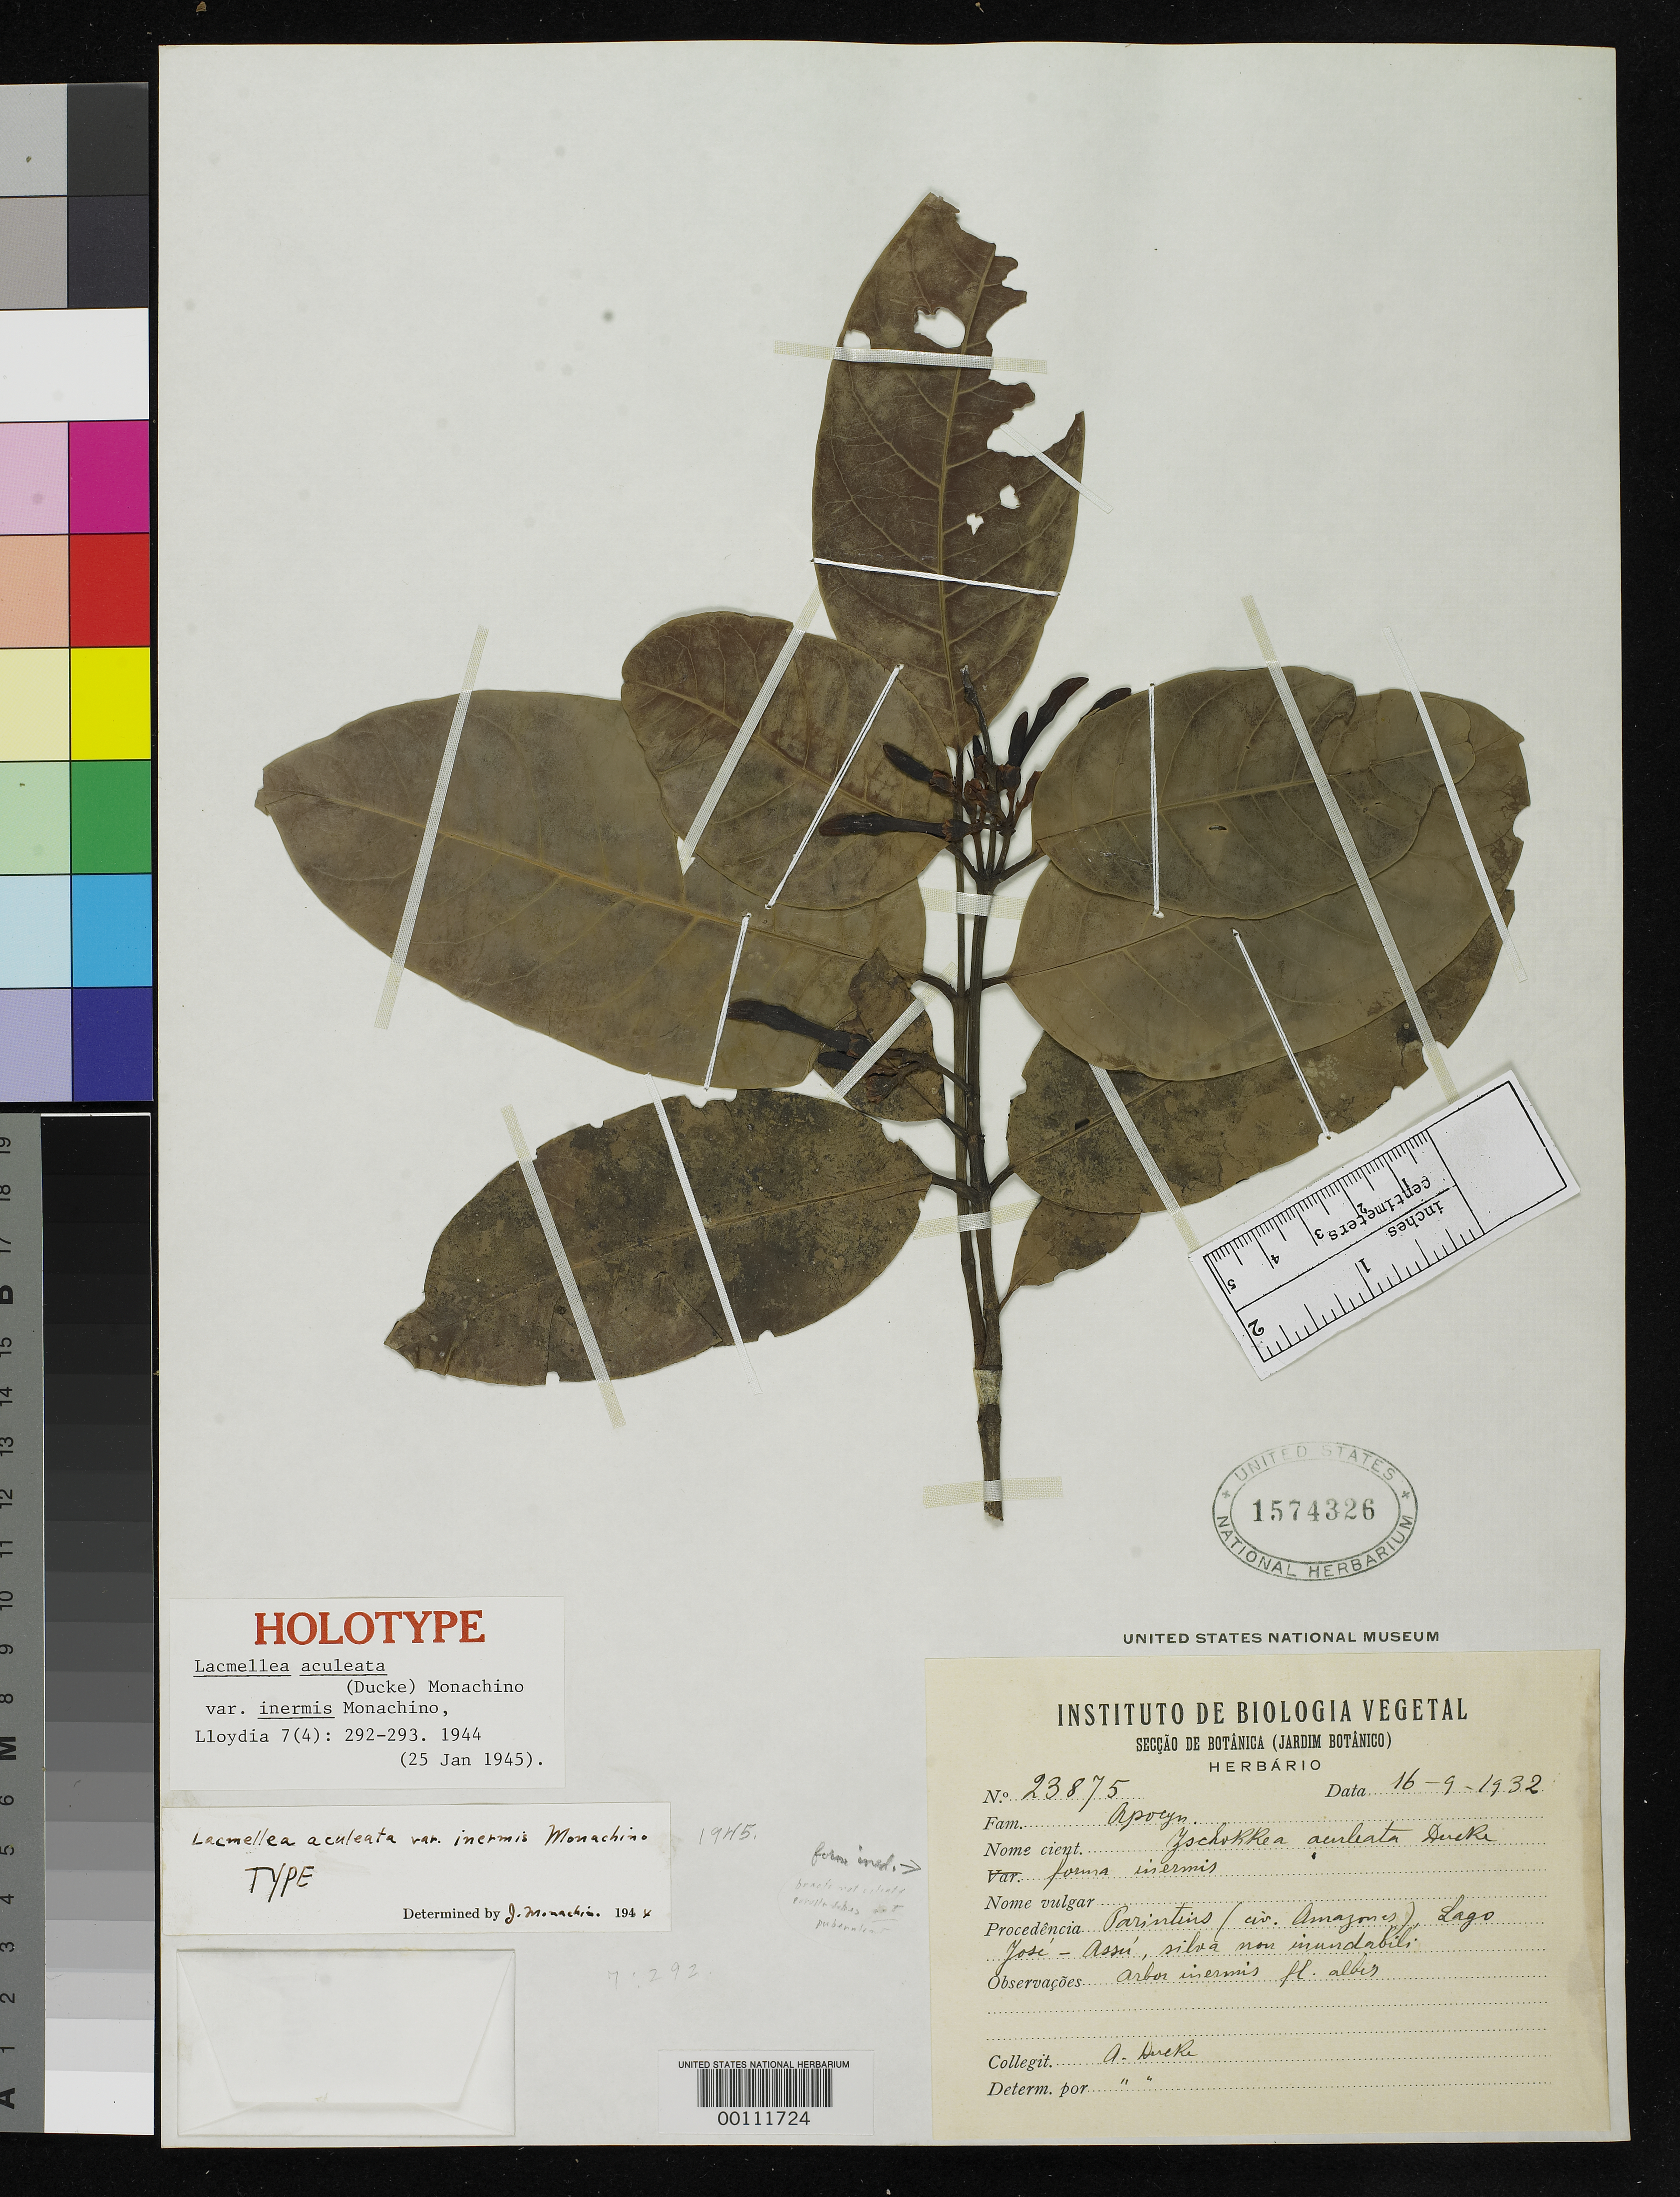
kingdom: Plantae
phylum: Tracheophyta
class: Magnoliopsida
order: Gentianales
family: Apocynaceae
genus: Lacmellea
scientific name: Lacmellea aculeata var. inermis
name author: Monach.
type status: Holotype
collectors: A. Ducke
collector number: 23875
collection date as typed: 16 Sep 1932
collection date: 1932-09-16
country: Brazil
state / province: Amazonas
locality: Parintins, Lago Jose - Assu.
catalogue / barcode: US 1574326